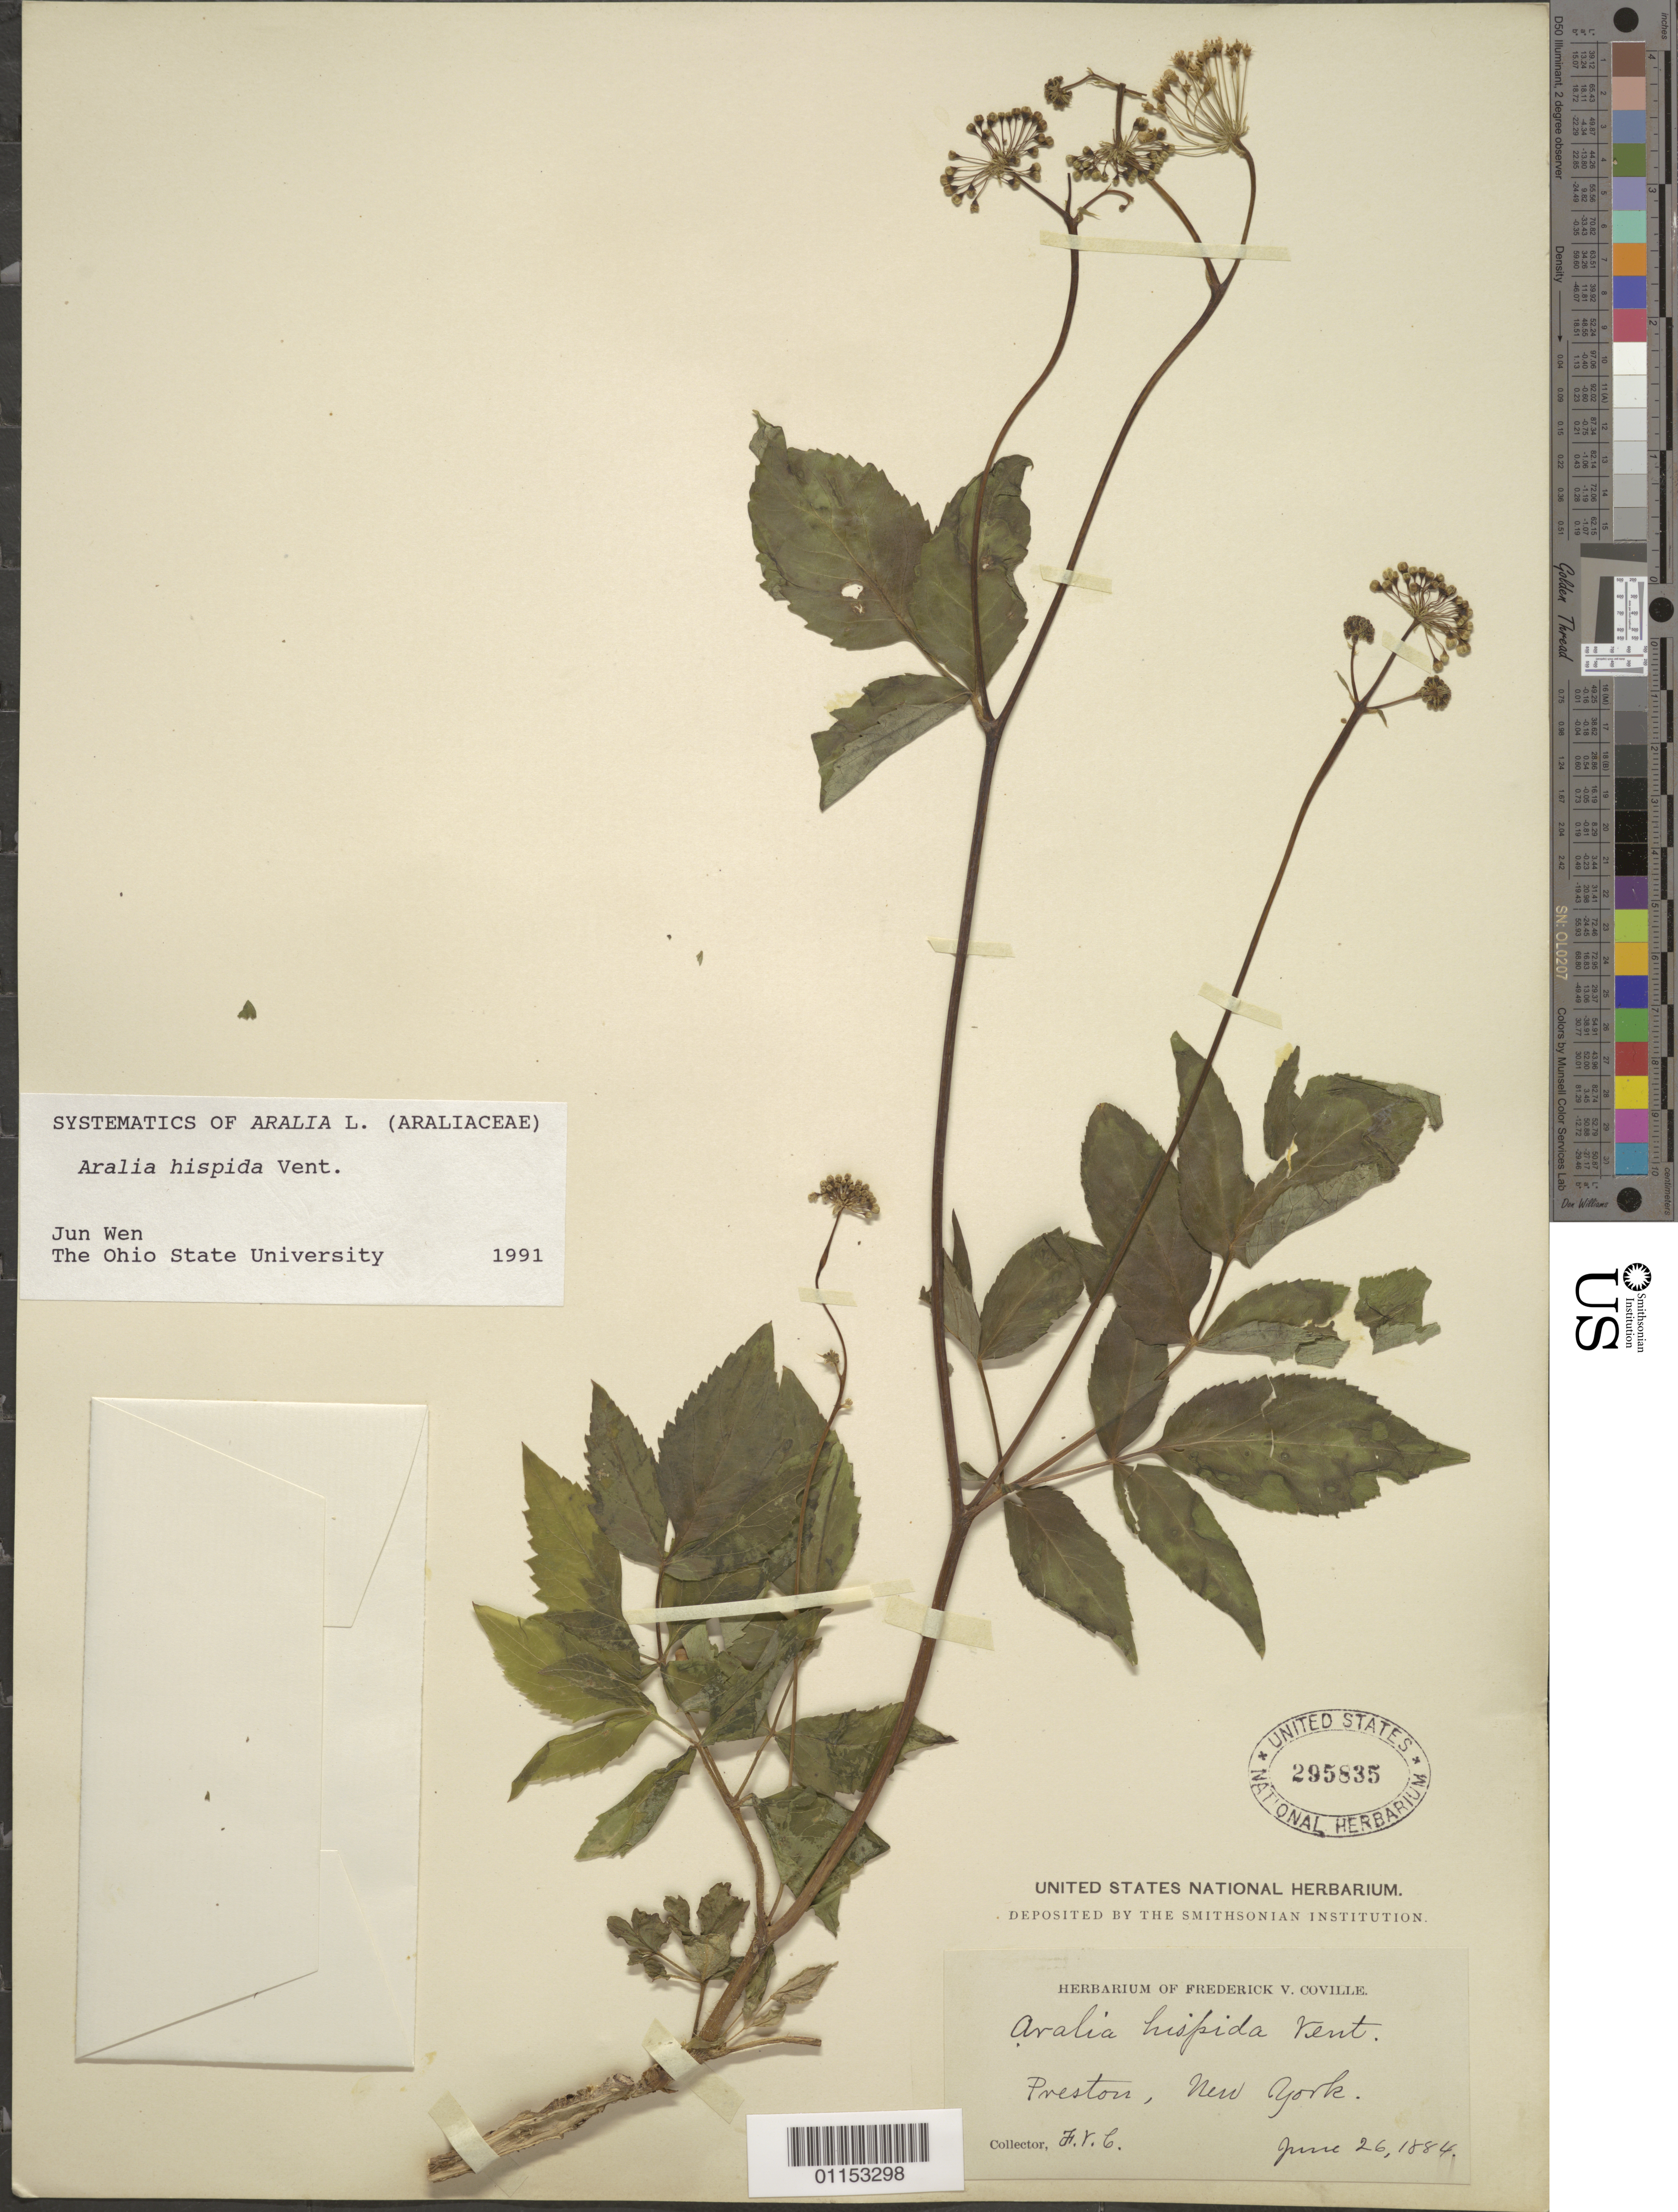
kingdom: Plantae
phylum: Tracheophyta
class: Magnoliopsida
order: Apiales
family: Araliaceae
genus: Aralia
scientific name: Aralia hispida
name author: Vent.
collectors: F. V. Coville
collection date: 1884-06-26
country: United States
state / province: New York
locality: Preston.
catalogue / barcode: US 295835